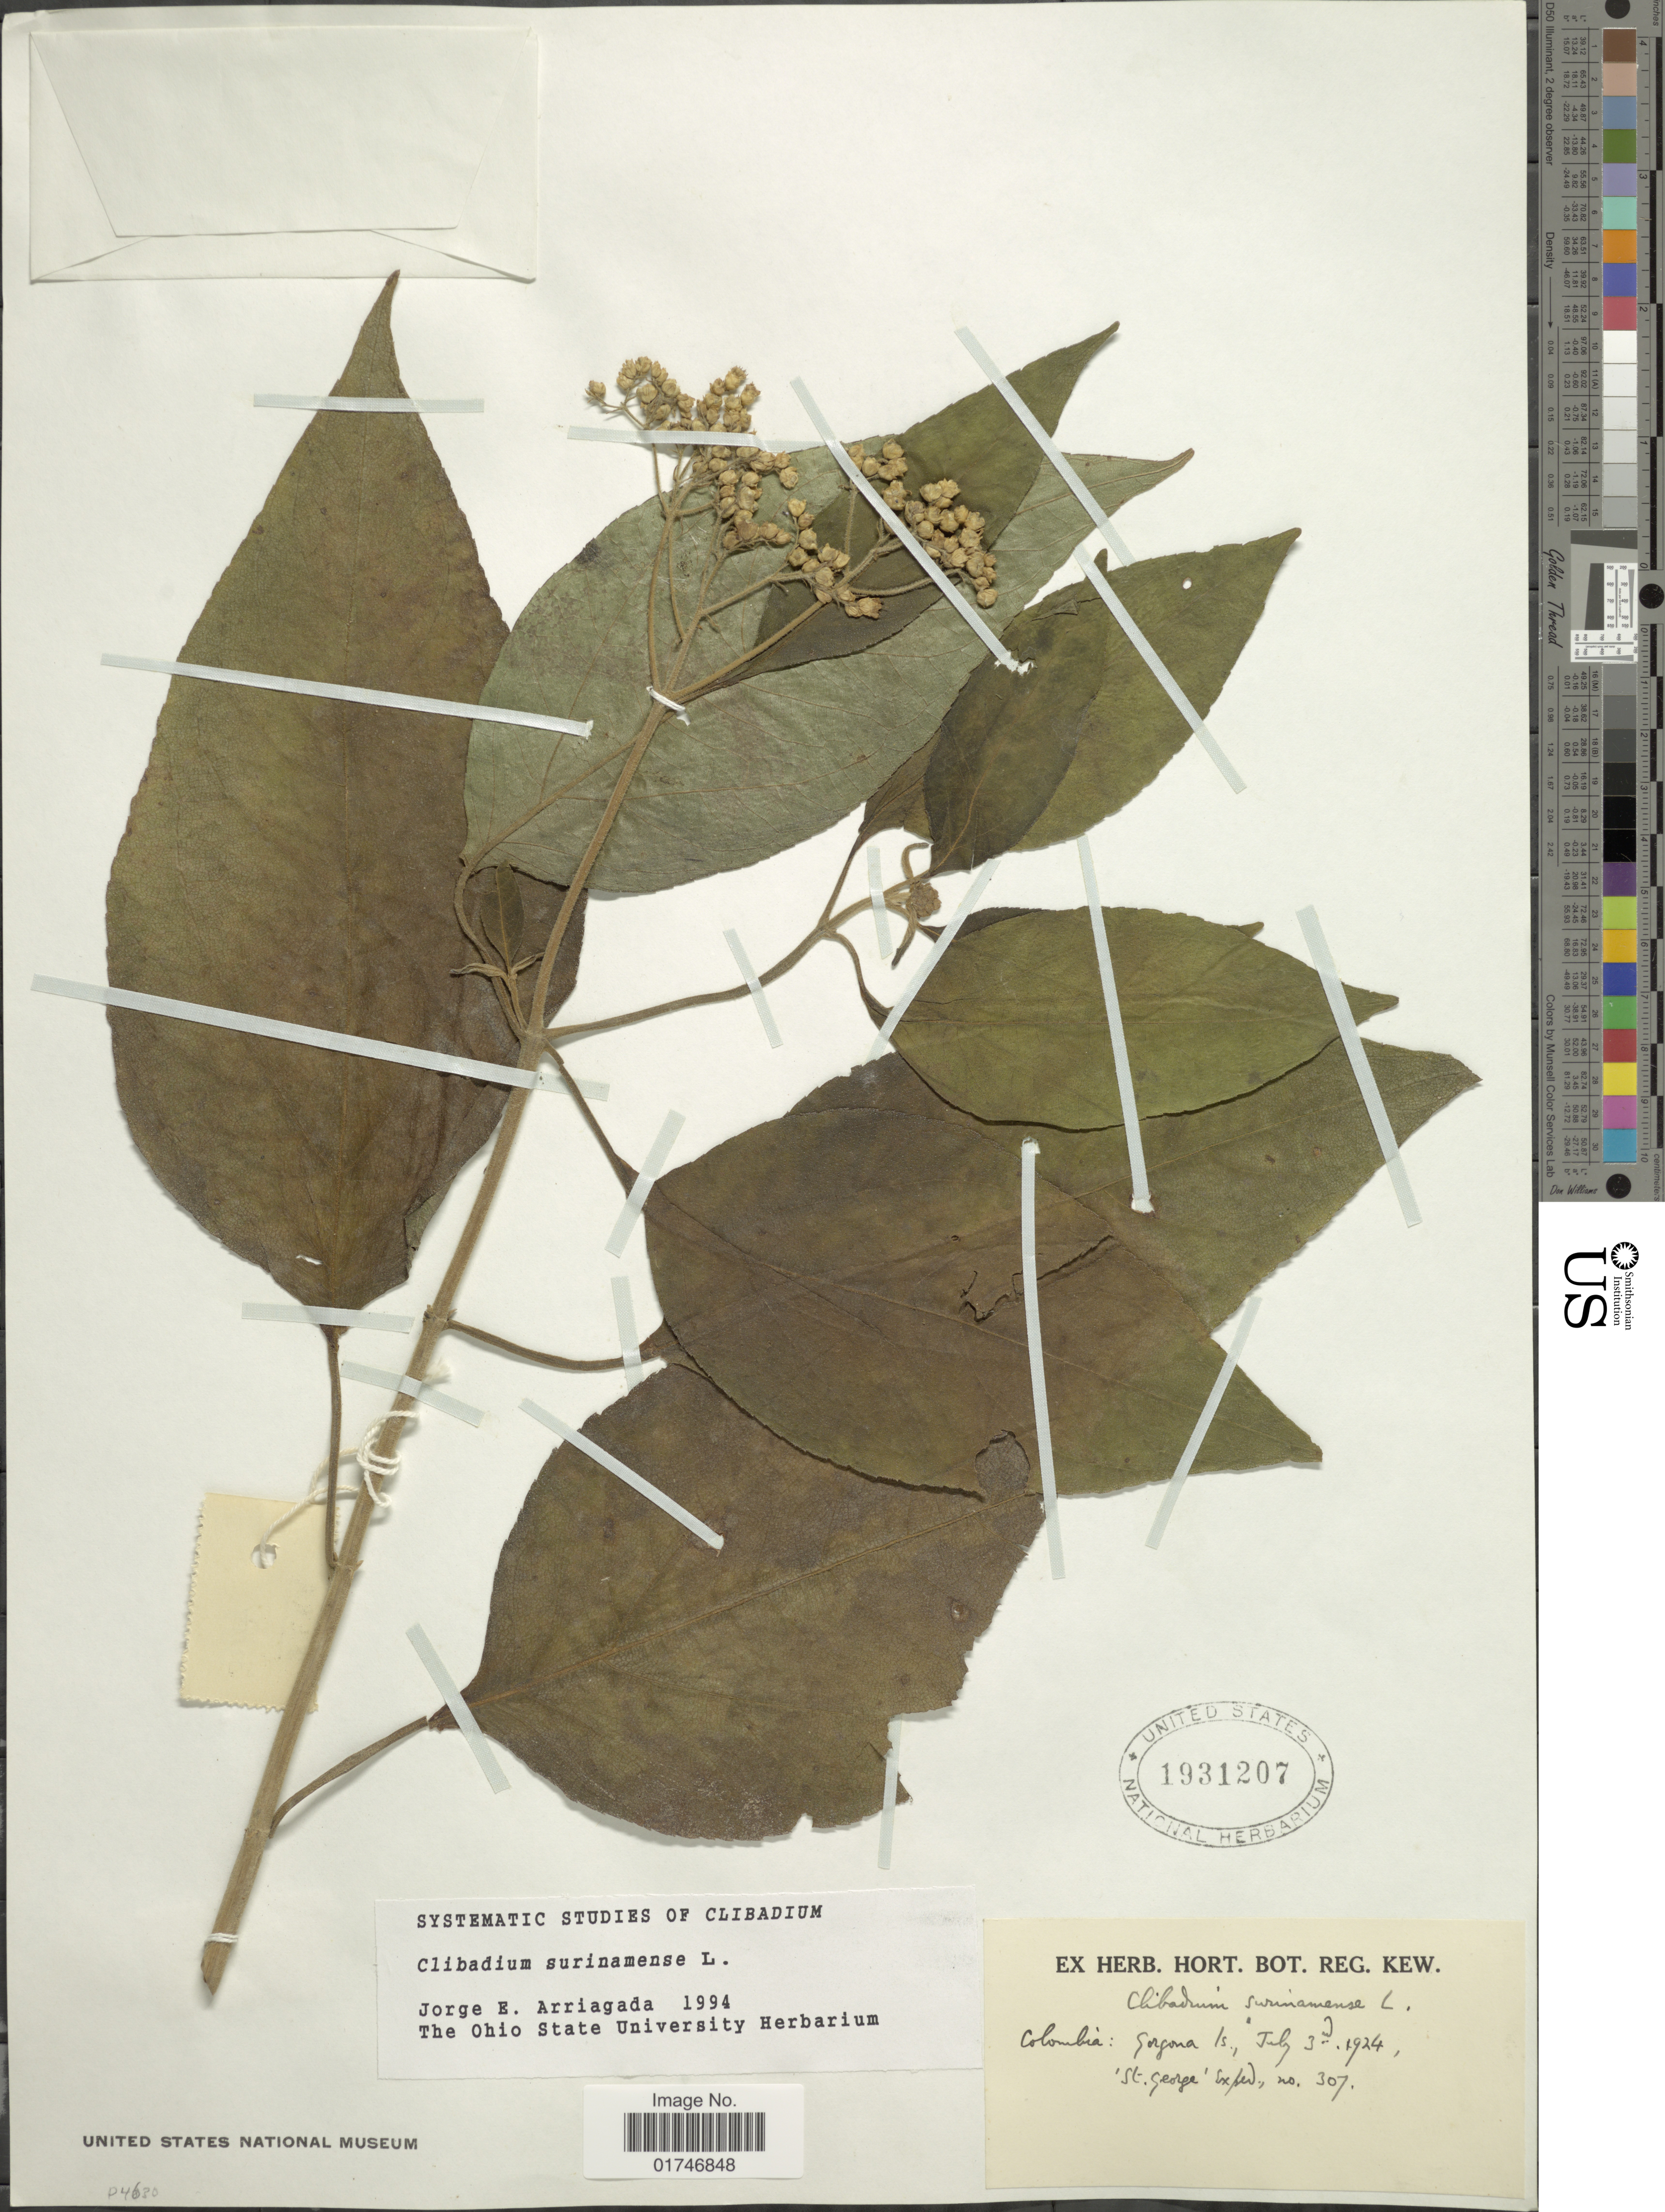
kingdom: Plantae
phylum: Tracheophyta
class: Magnoliopsida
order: Asterales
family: Asteraceae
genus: Clibadium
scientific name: Clibadium surinamense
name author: L.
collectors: St. George Exped.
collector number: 307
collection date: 1924-07-03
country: Colombia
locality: Colombia: Gorgona Is.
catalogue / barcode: US 1931207